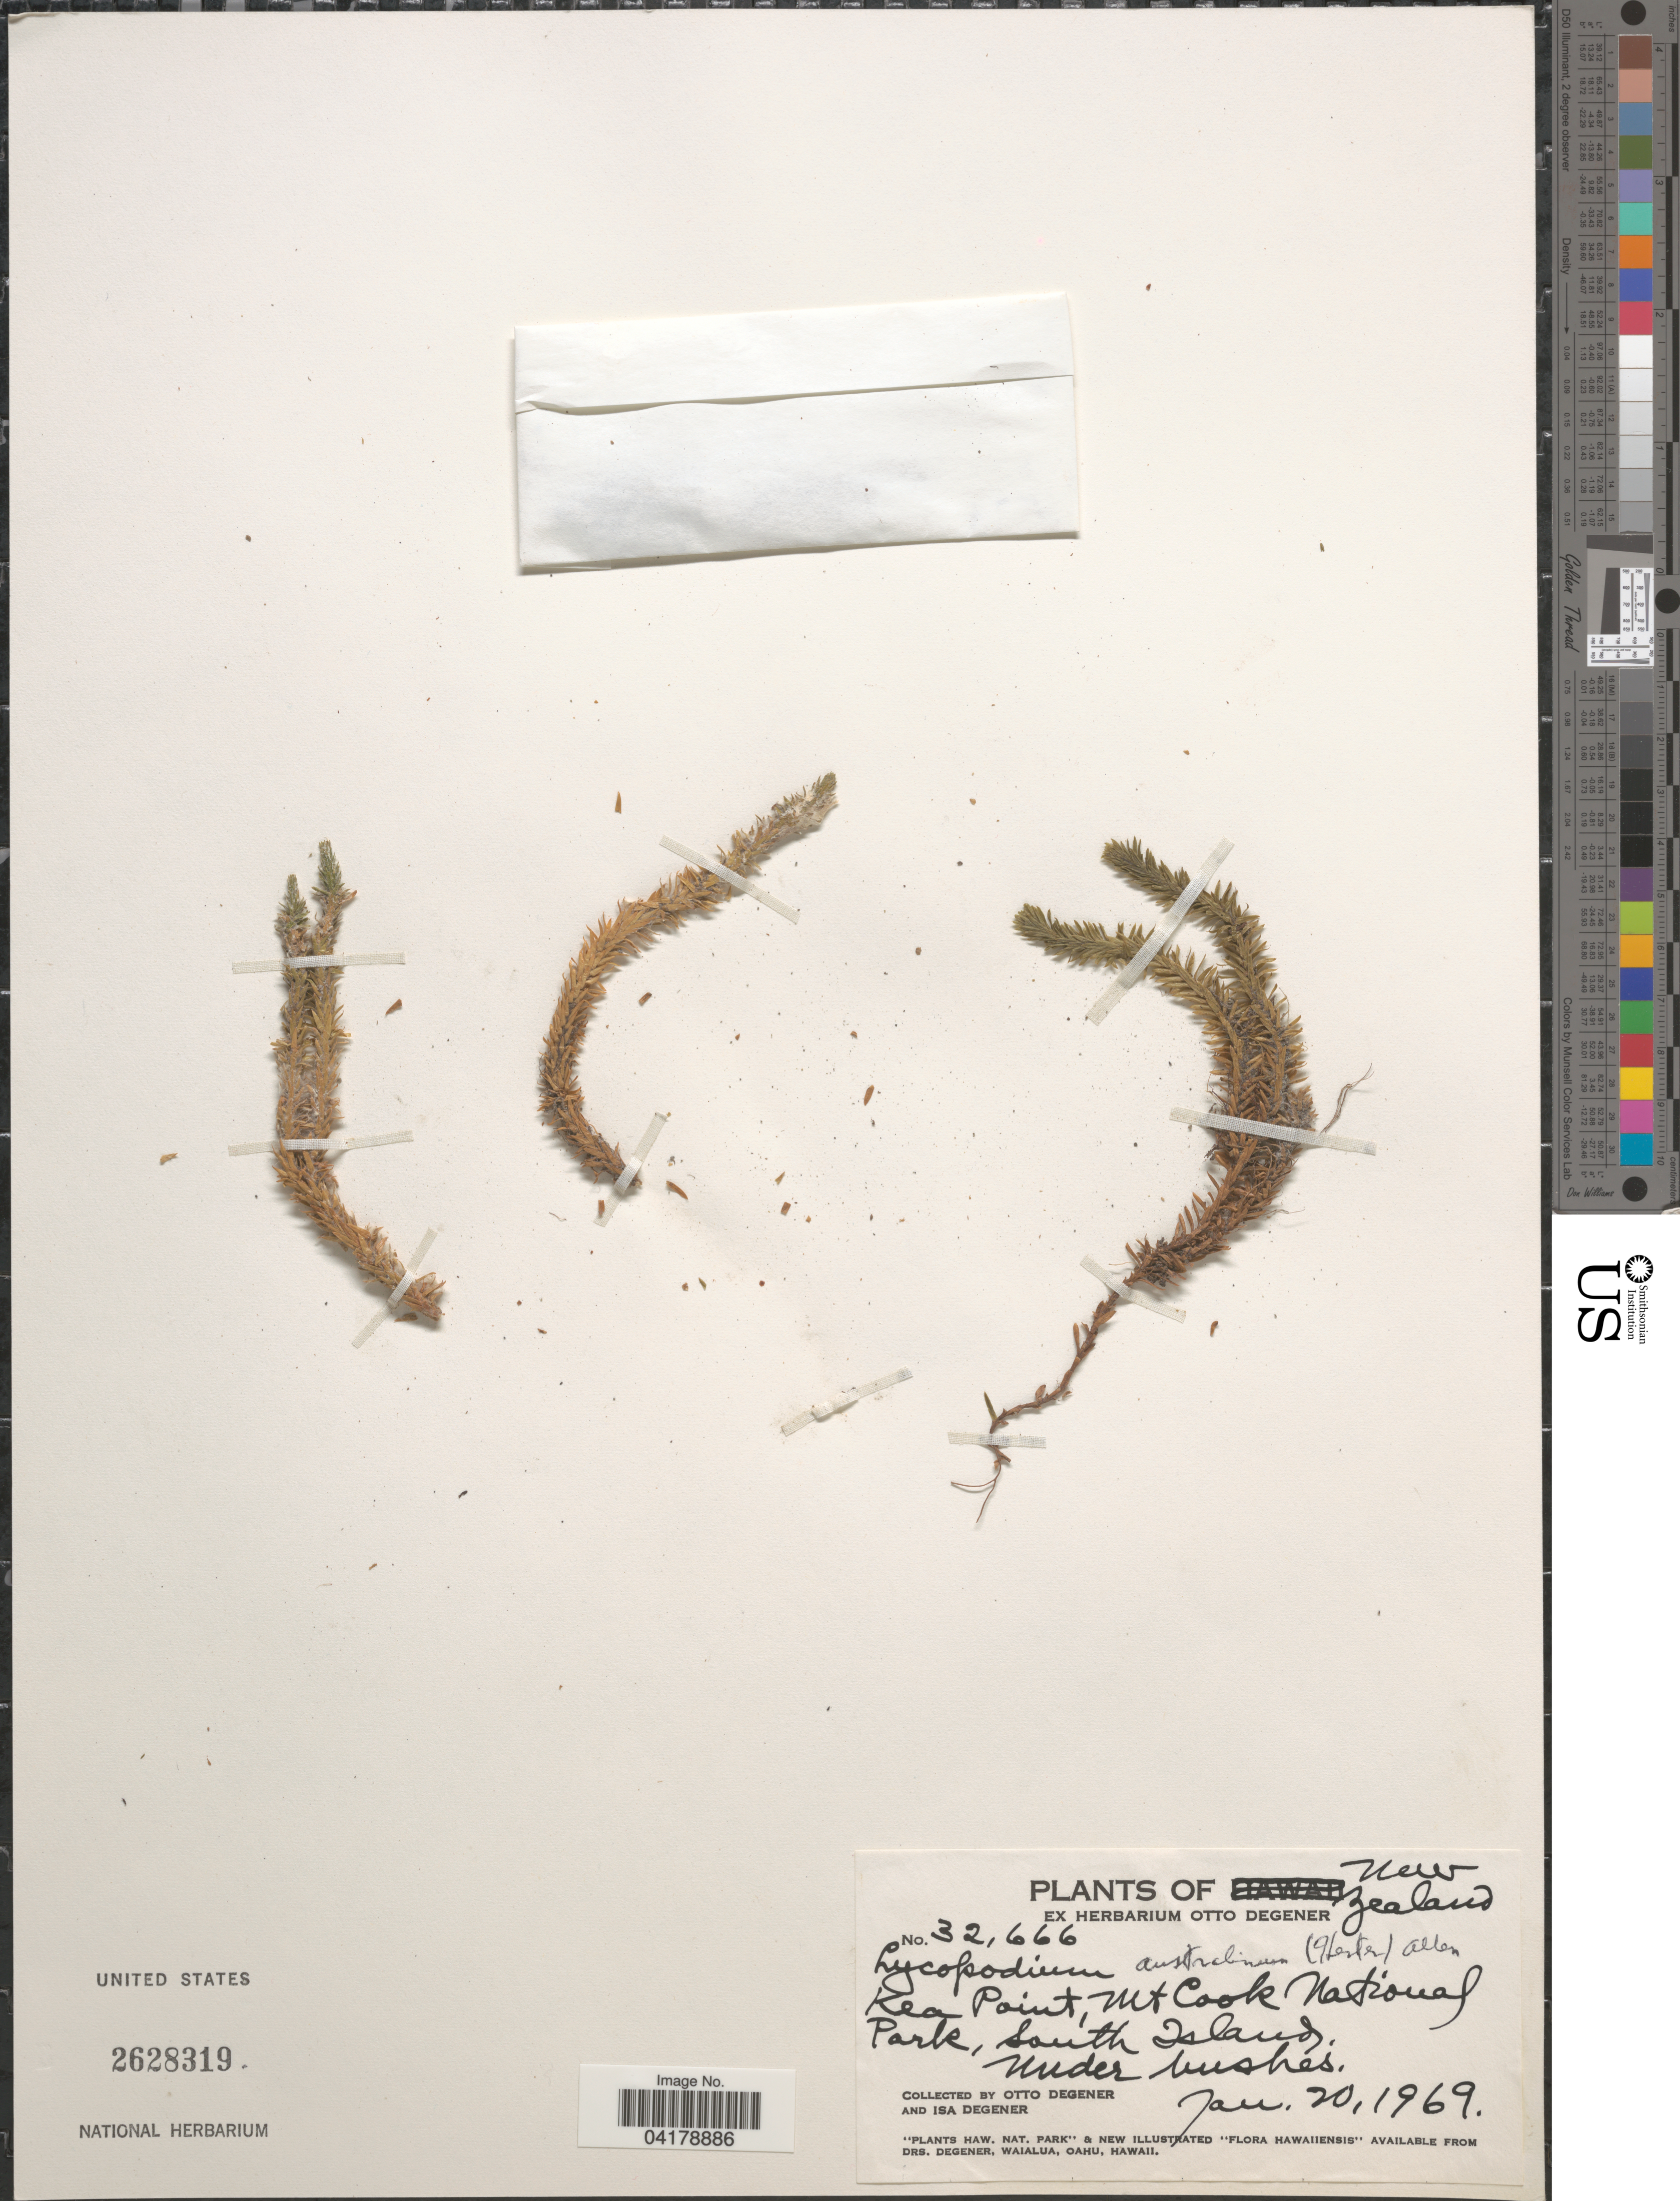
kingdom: Plantae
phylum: Tracheophyta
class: Lycopodiopsida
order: Lycopodiales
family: Lycopodiaceae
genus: Huperzia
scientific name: Huperzia australiana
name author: (Herter) Holub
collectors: O. Degener & I. Degener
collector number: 32666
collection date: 1969-01-20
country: New Zealand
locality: Kea Point, Mt Cook National Park, South Island.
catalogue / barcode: US 2628319